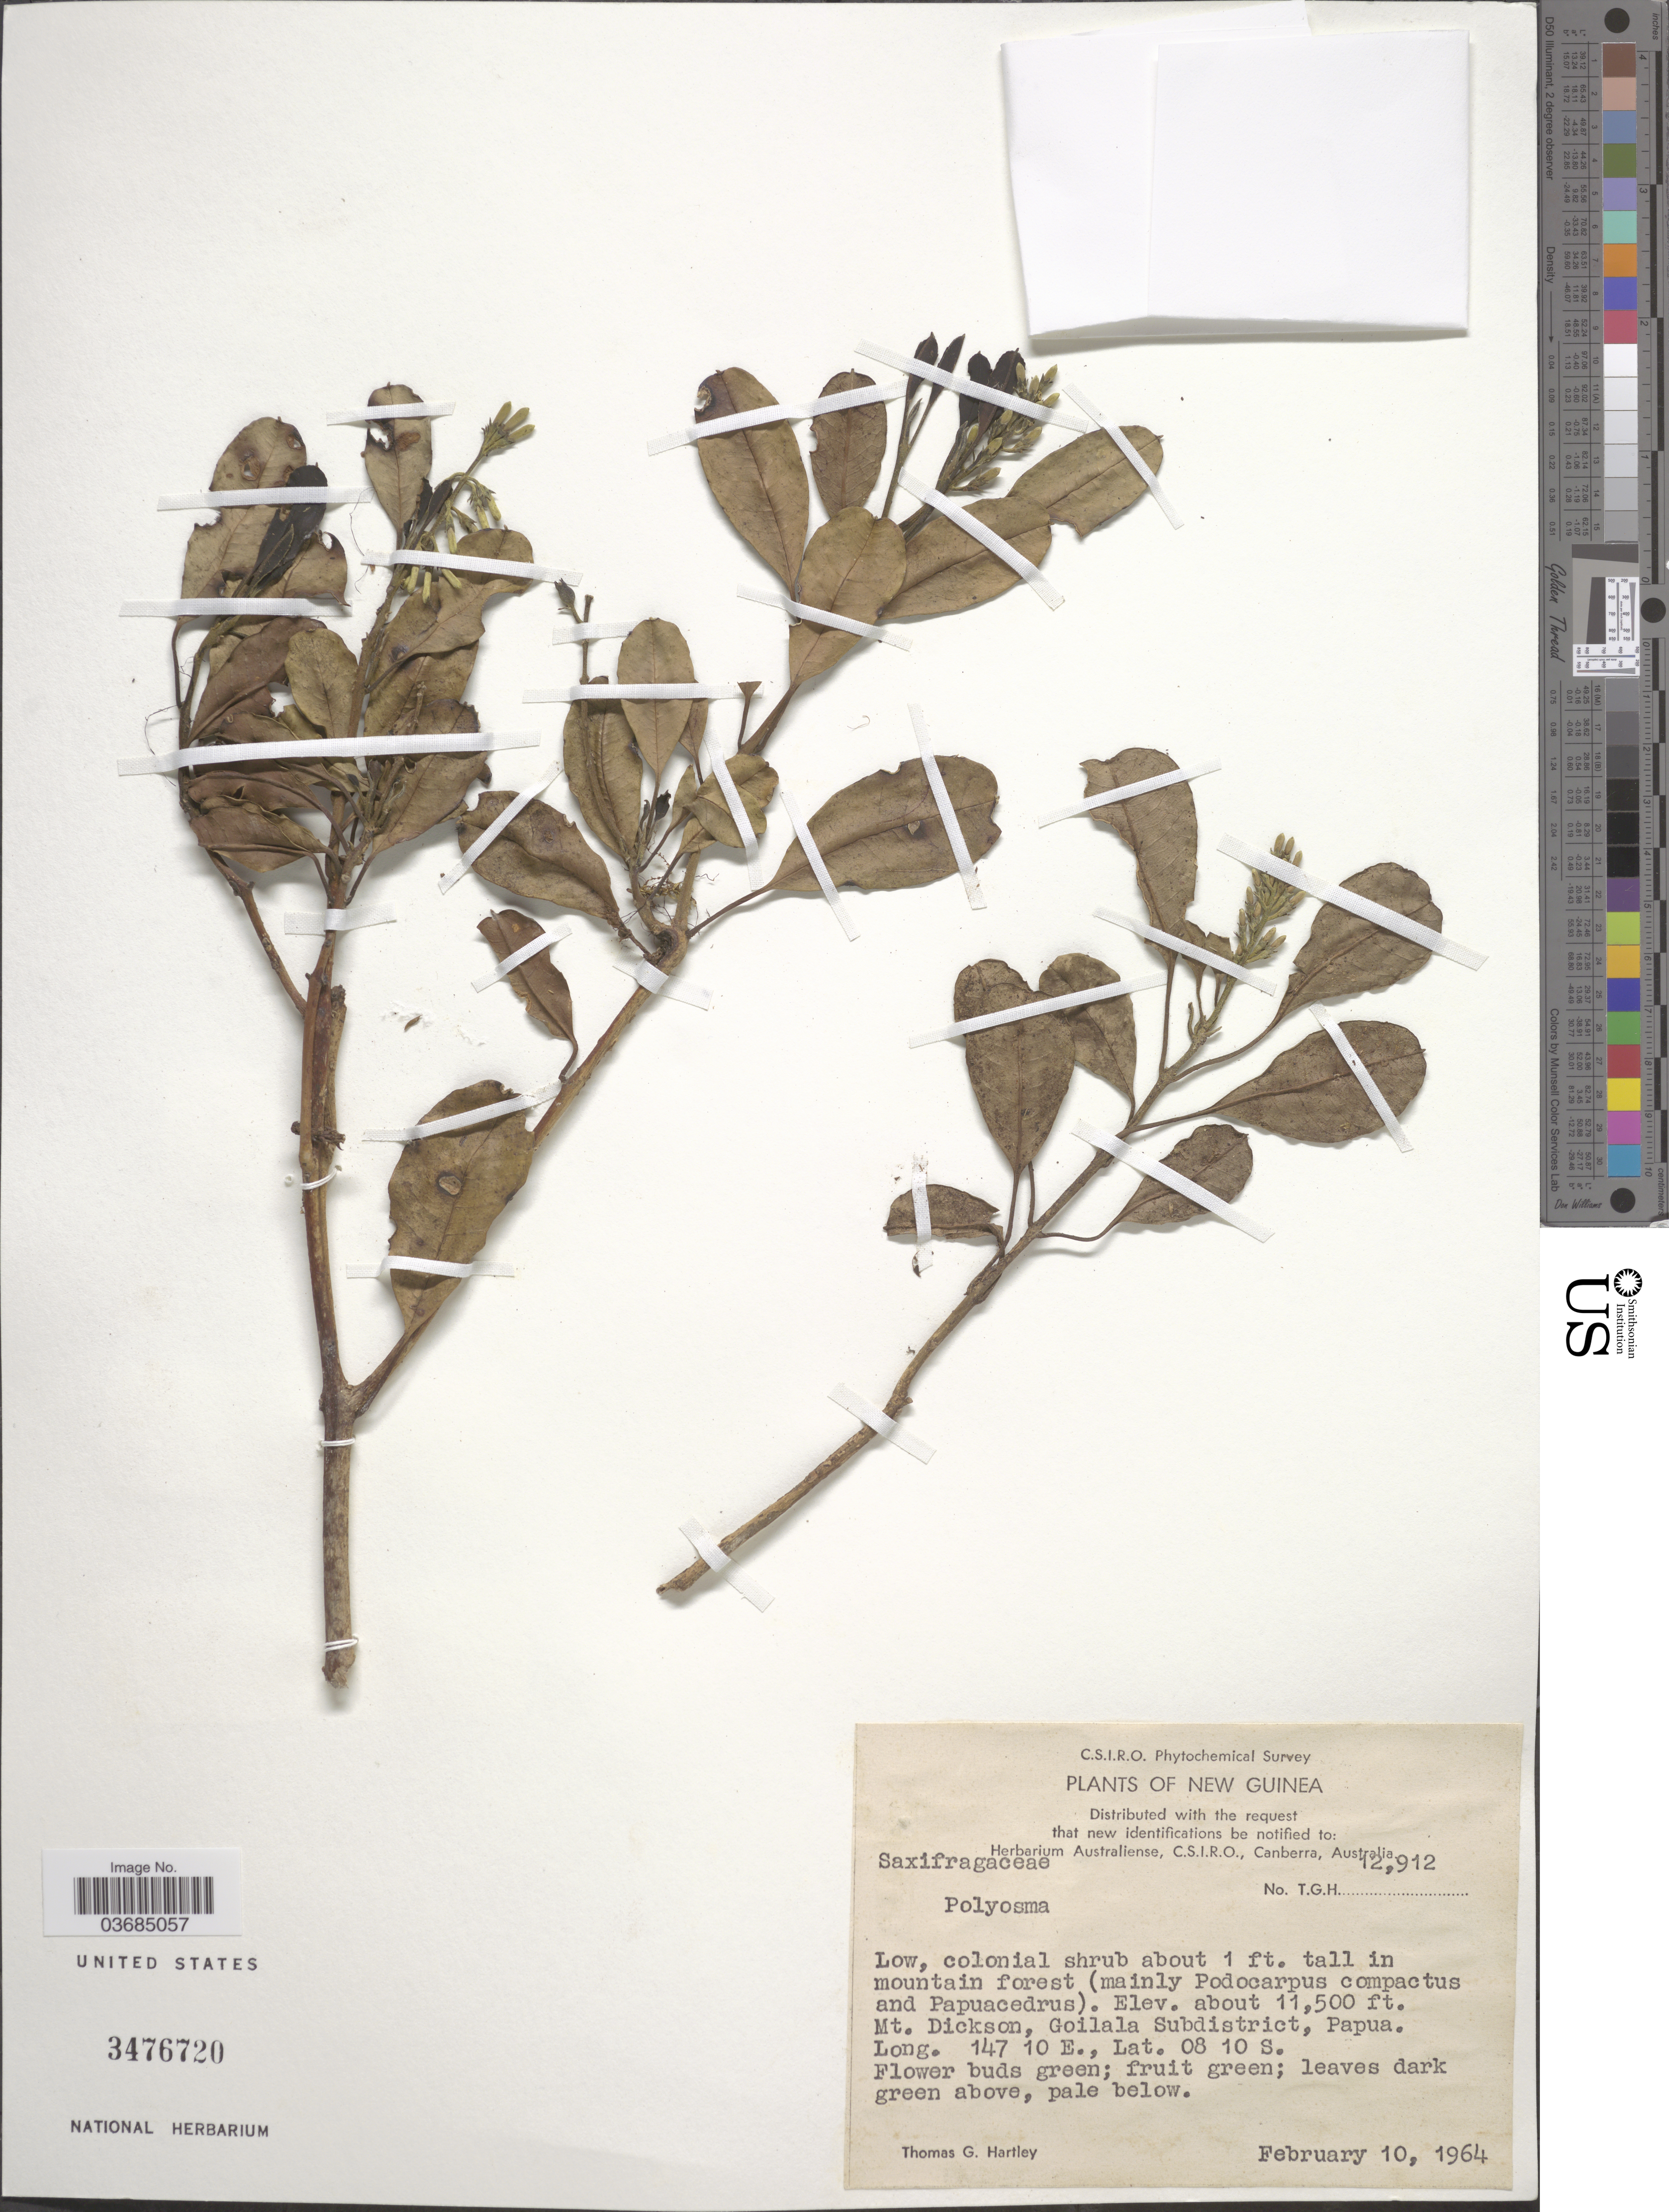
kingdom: Plantae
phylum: Tracheophyta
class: Magnoliopsida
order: Escalloniales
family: Escalloniaceae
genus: Polyosma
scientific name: Polyosma sp.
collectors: T. G. Hartley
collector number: T.G.H.12912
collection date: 1964-02-10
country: Papua New Guinea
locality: C.S.I.R.O. Phytochemical Survey. New Guinea. Mt. Dickson, Goilala Subdistrict.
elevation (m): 3505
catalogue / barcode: US 3476720